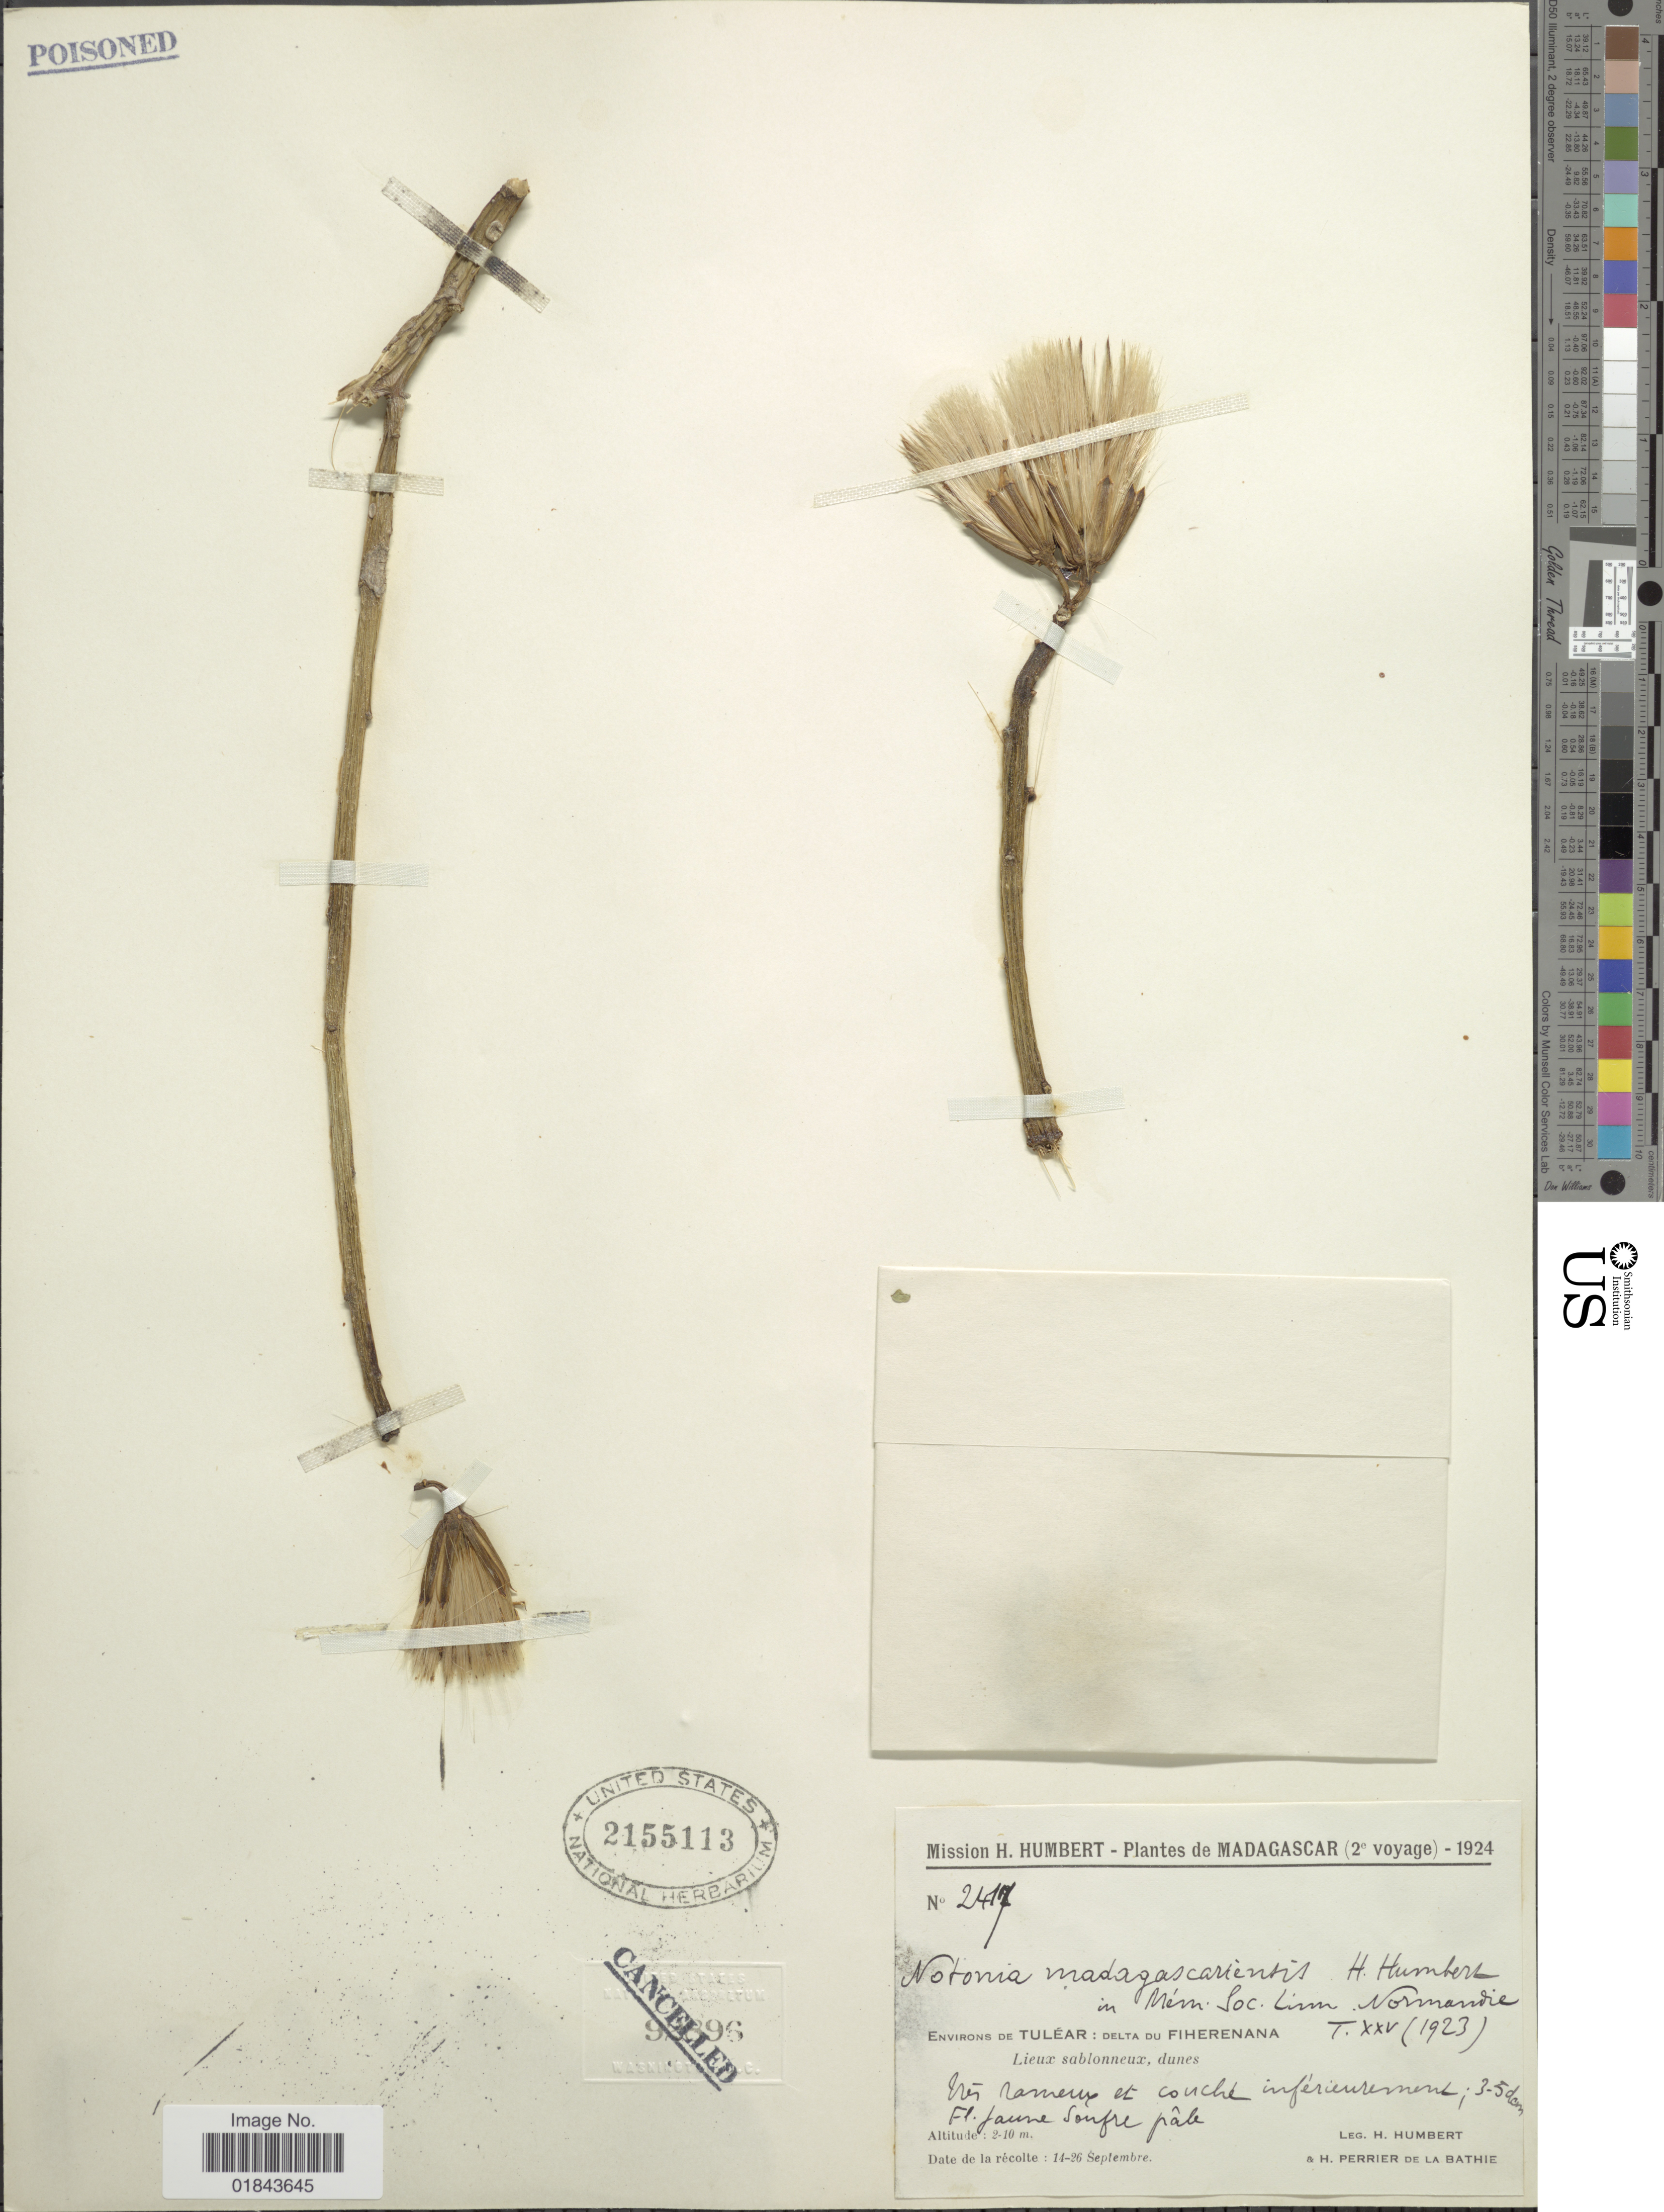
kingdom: Plantae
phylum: Tracheophyta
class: Magnoliopsida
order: Asterales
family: Asteraceae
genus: Notonia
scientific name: Notonia madagascariensis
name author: Humbert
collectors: H. Humbert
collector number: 2417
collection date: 1924-09-14/1924-09-26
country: Madagascar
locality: Environs de Tulear: Delrta du Fiherenana, Lieux sablonneux, dunes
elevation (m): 2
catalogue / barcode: US 2155113